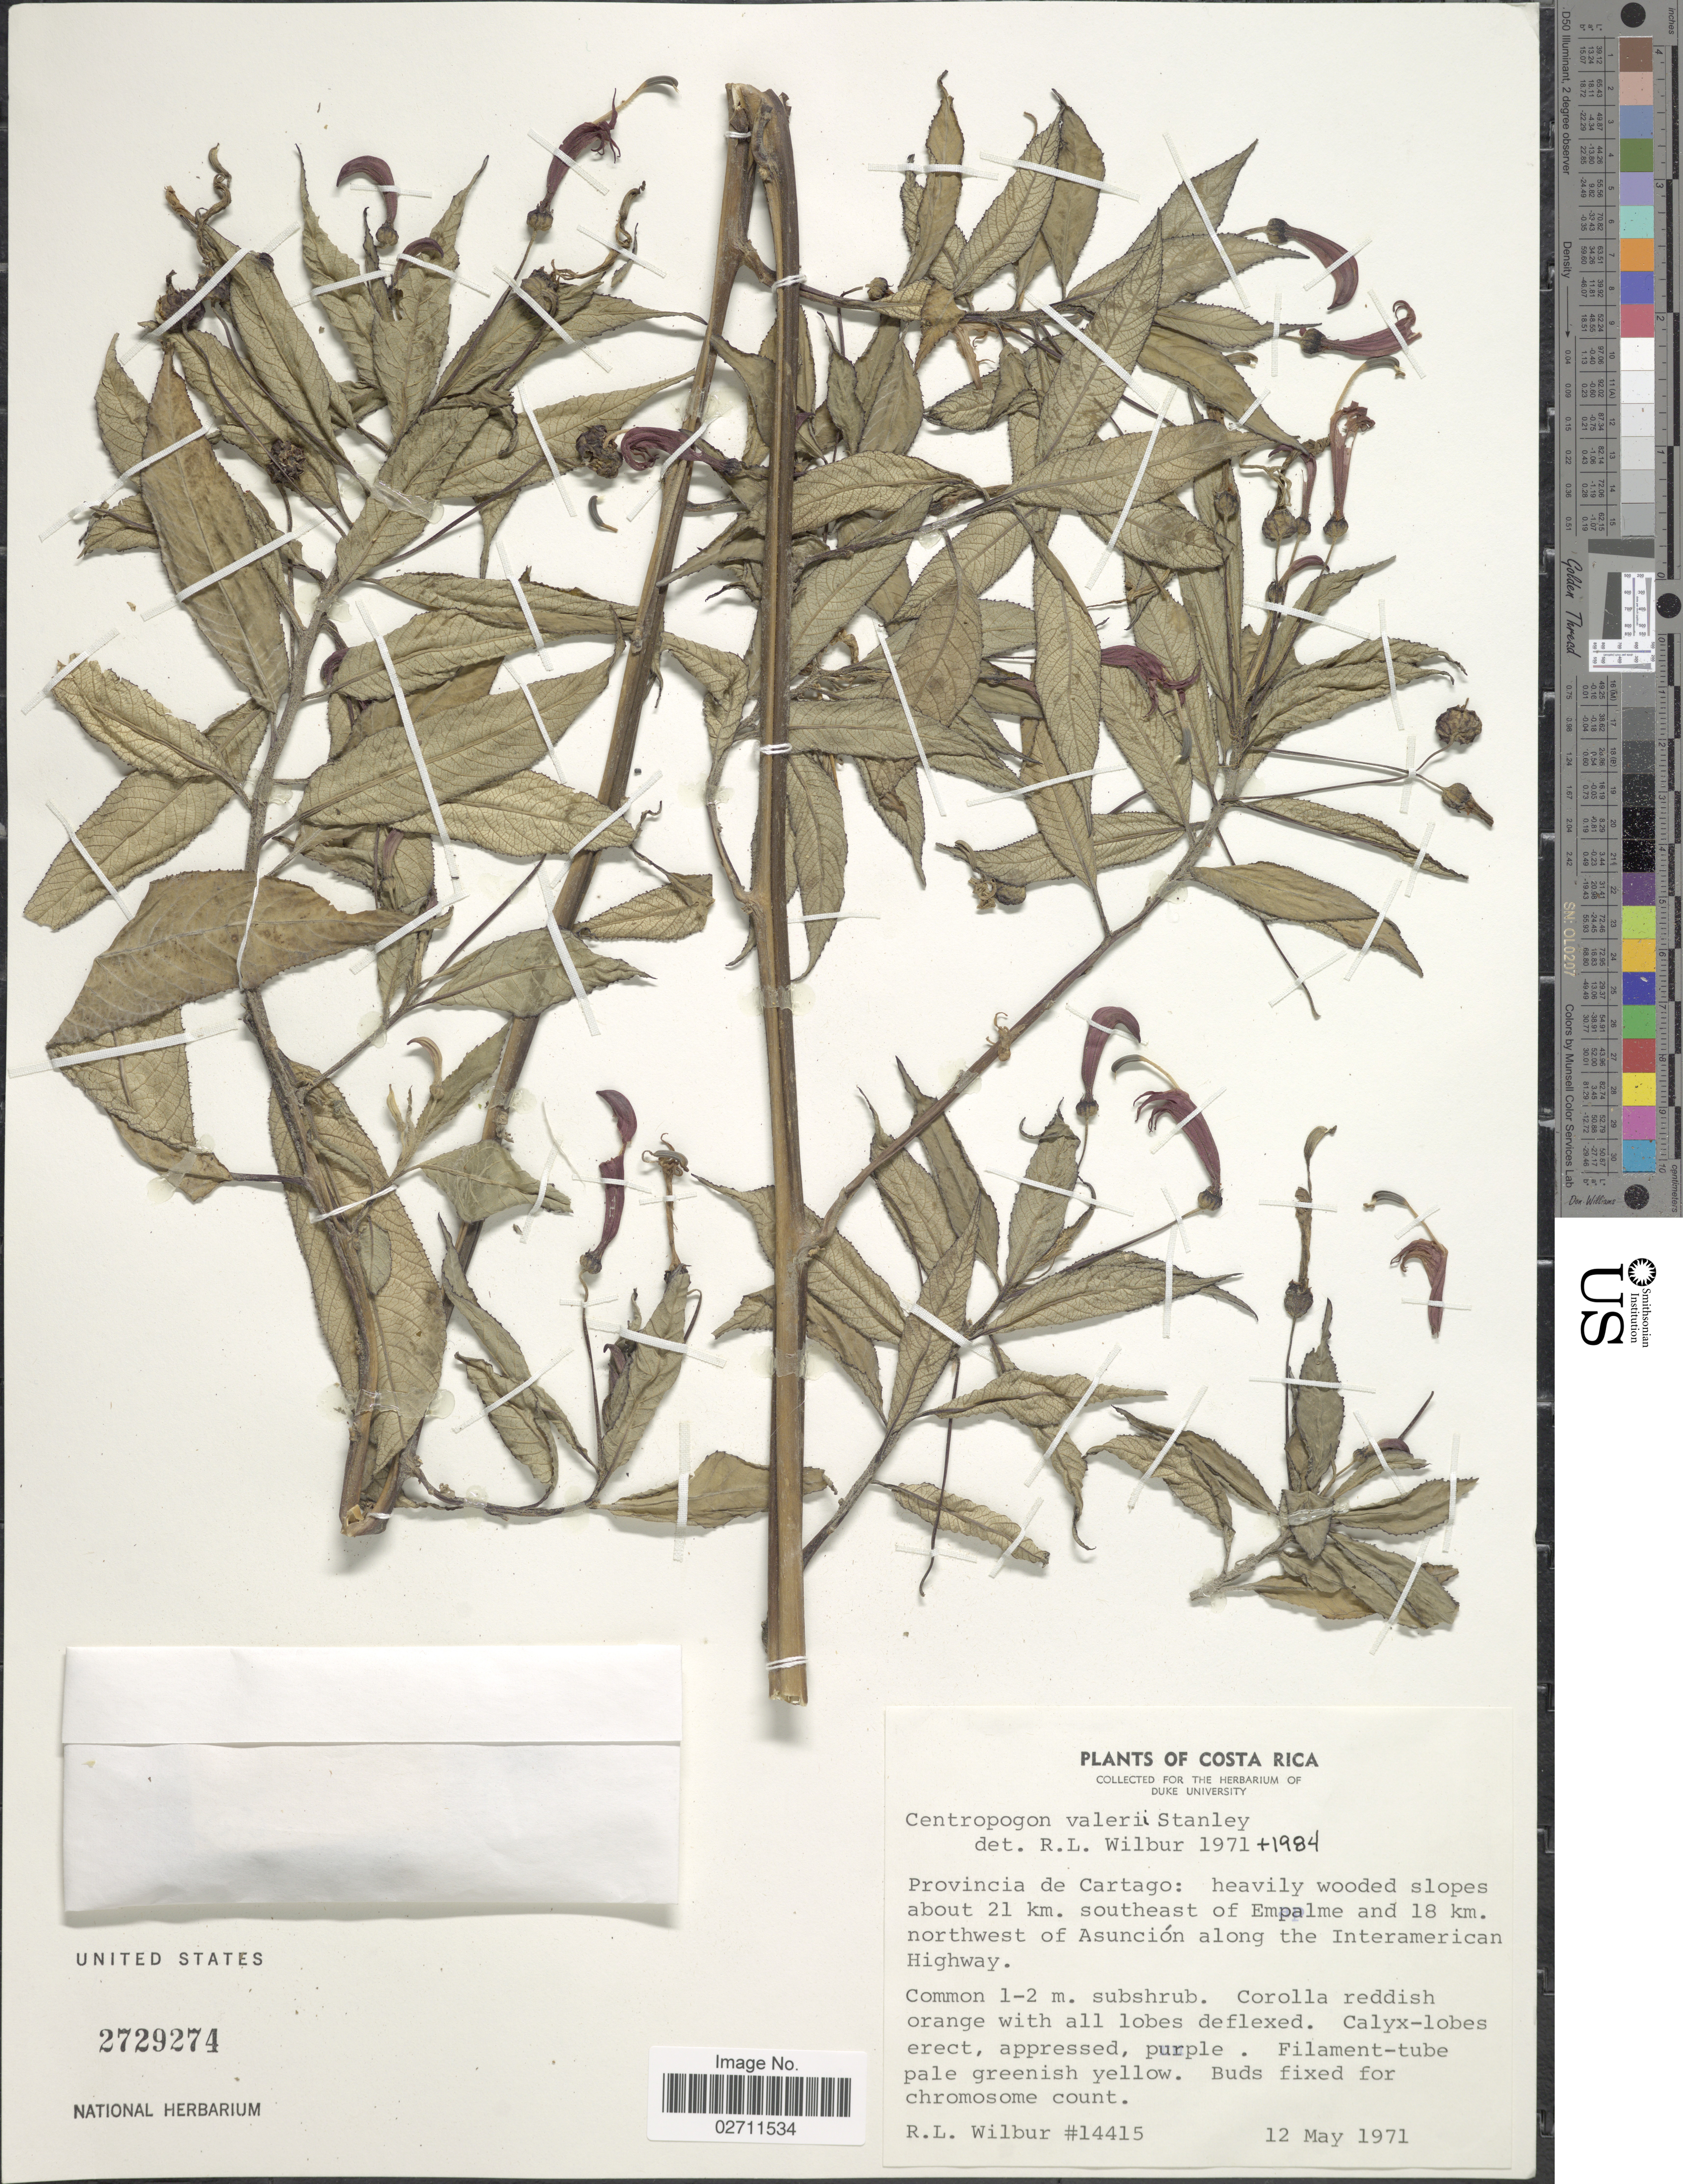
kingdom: Plantae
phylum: Tracheophyta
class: Magnoliopsida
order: Asterales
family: Campanulaceae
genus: Centropogon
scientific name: Centropogon valerii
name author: Standl.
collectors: R. L. Wilbur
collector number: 14415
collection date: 1971-05-12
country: Costa Rica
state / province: Cartago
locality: About 21 km. southeast of Empalme and 18 km. northwest of Asuncion along the Interamerican Highway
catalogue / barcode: US 2729274